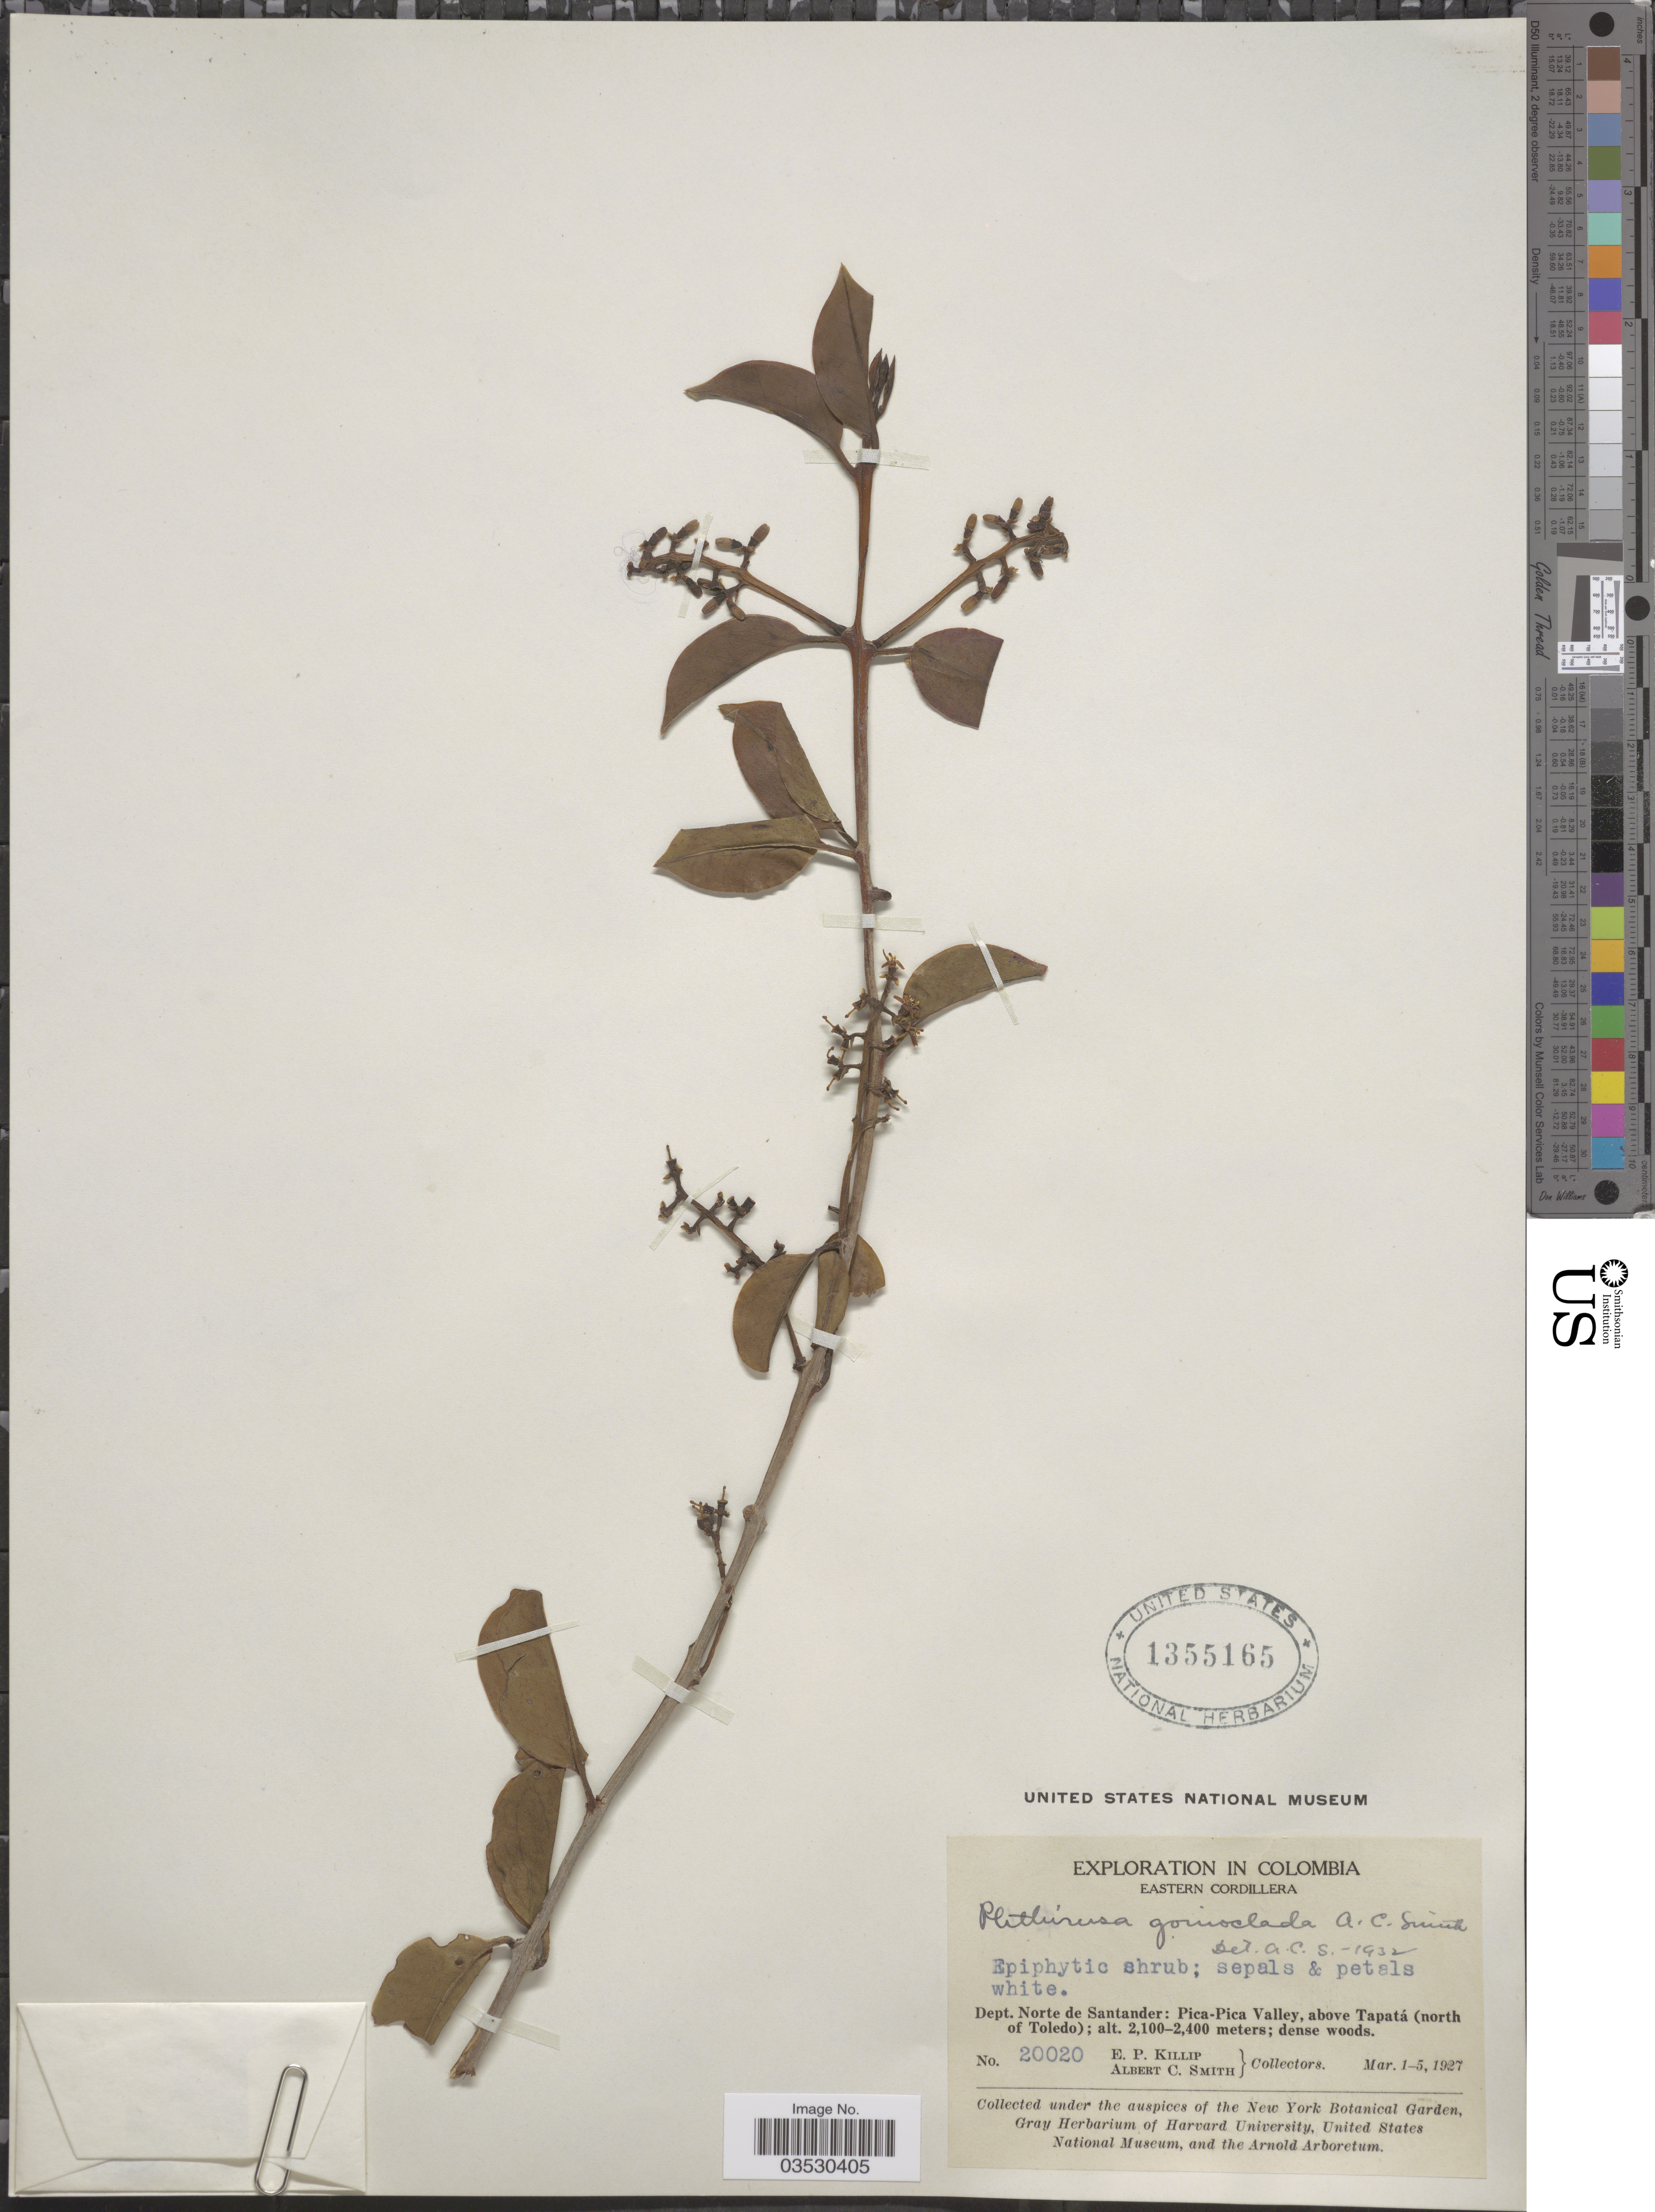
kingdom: Plantae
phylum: Tracheophyta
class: Magnoliopsida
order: Santalales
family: Loranthaceae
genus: Phthirusa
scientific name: Phthirusa gonioclada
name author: A.C. Sm.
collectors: E. P. Killip & A. C. Smith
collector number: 20020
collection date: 1927-03-01/1927-03-05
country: Colombia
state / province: Norte de Santander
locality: Eastern Cordillera. Dept. Norte de Santander: Pica-Pica Valley, above Tapatá (north of Toledo).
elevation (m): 2100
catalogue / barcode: US 1355165